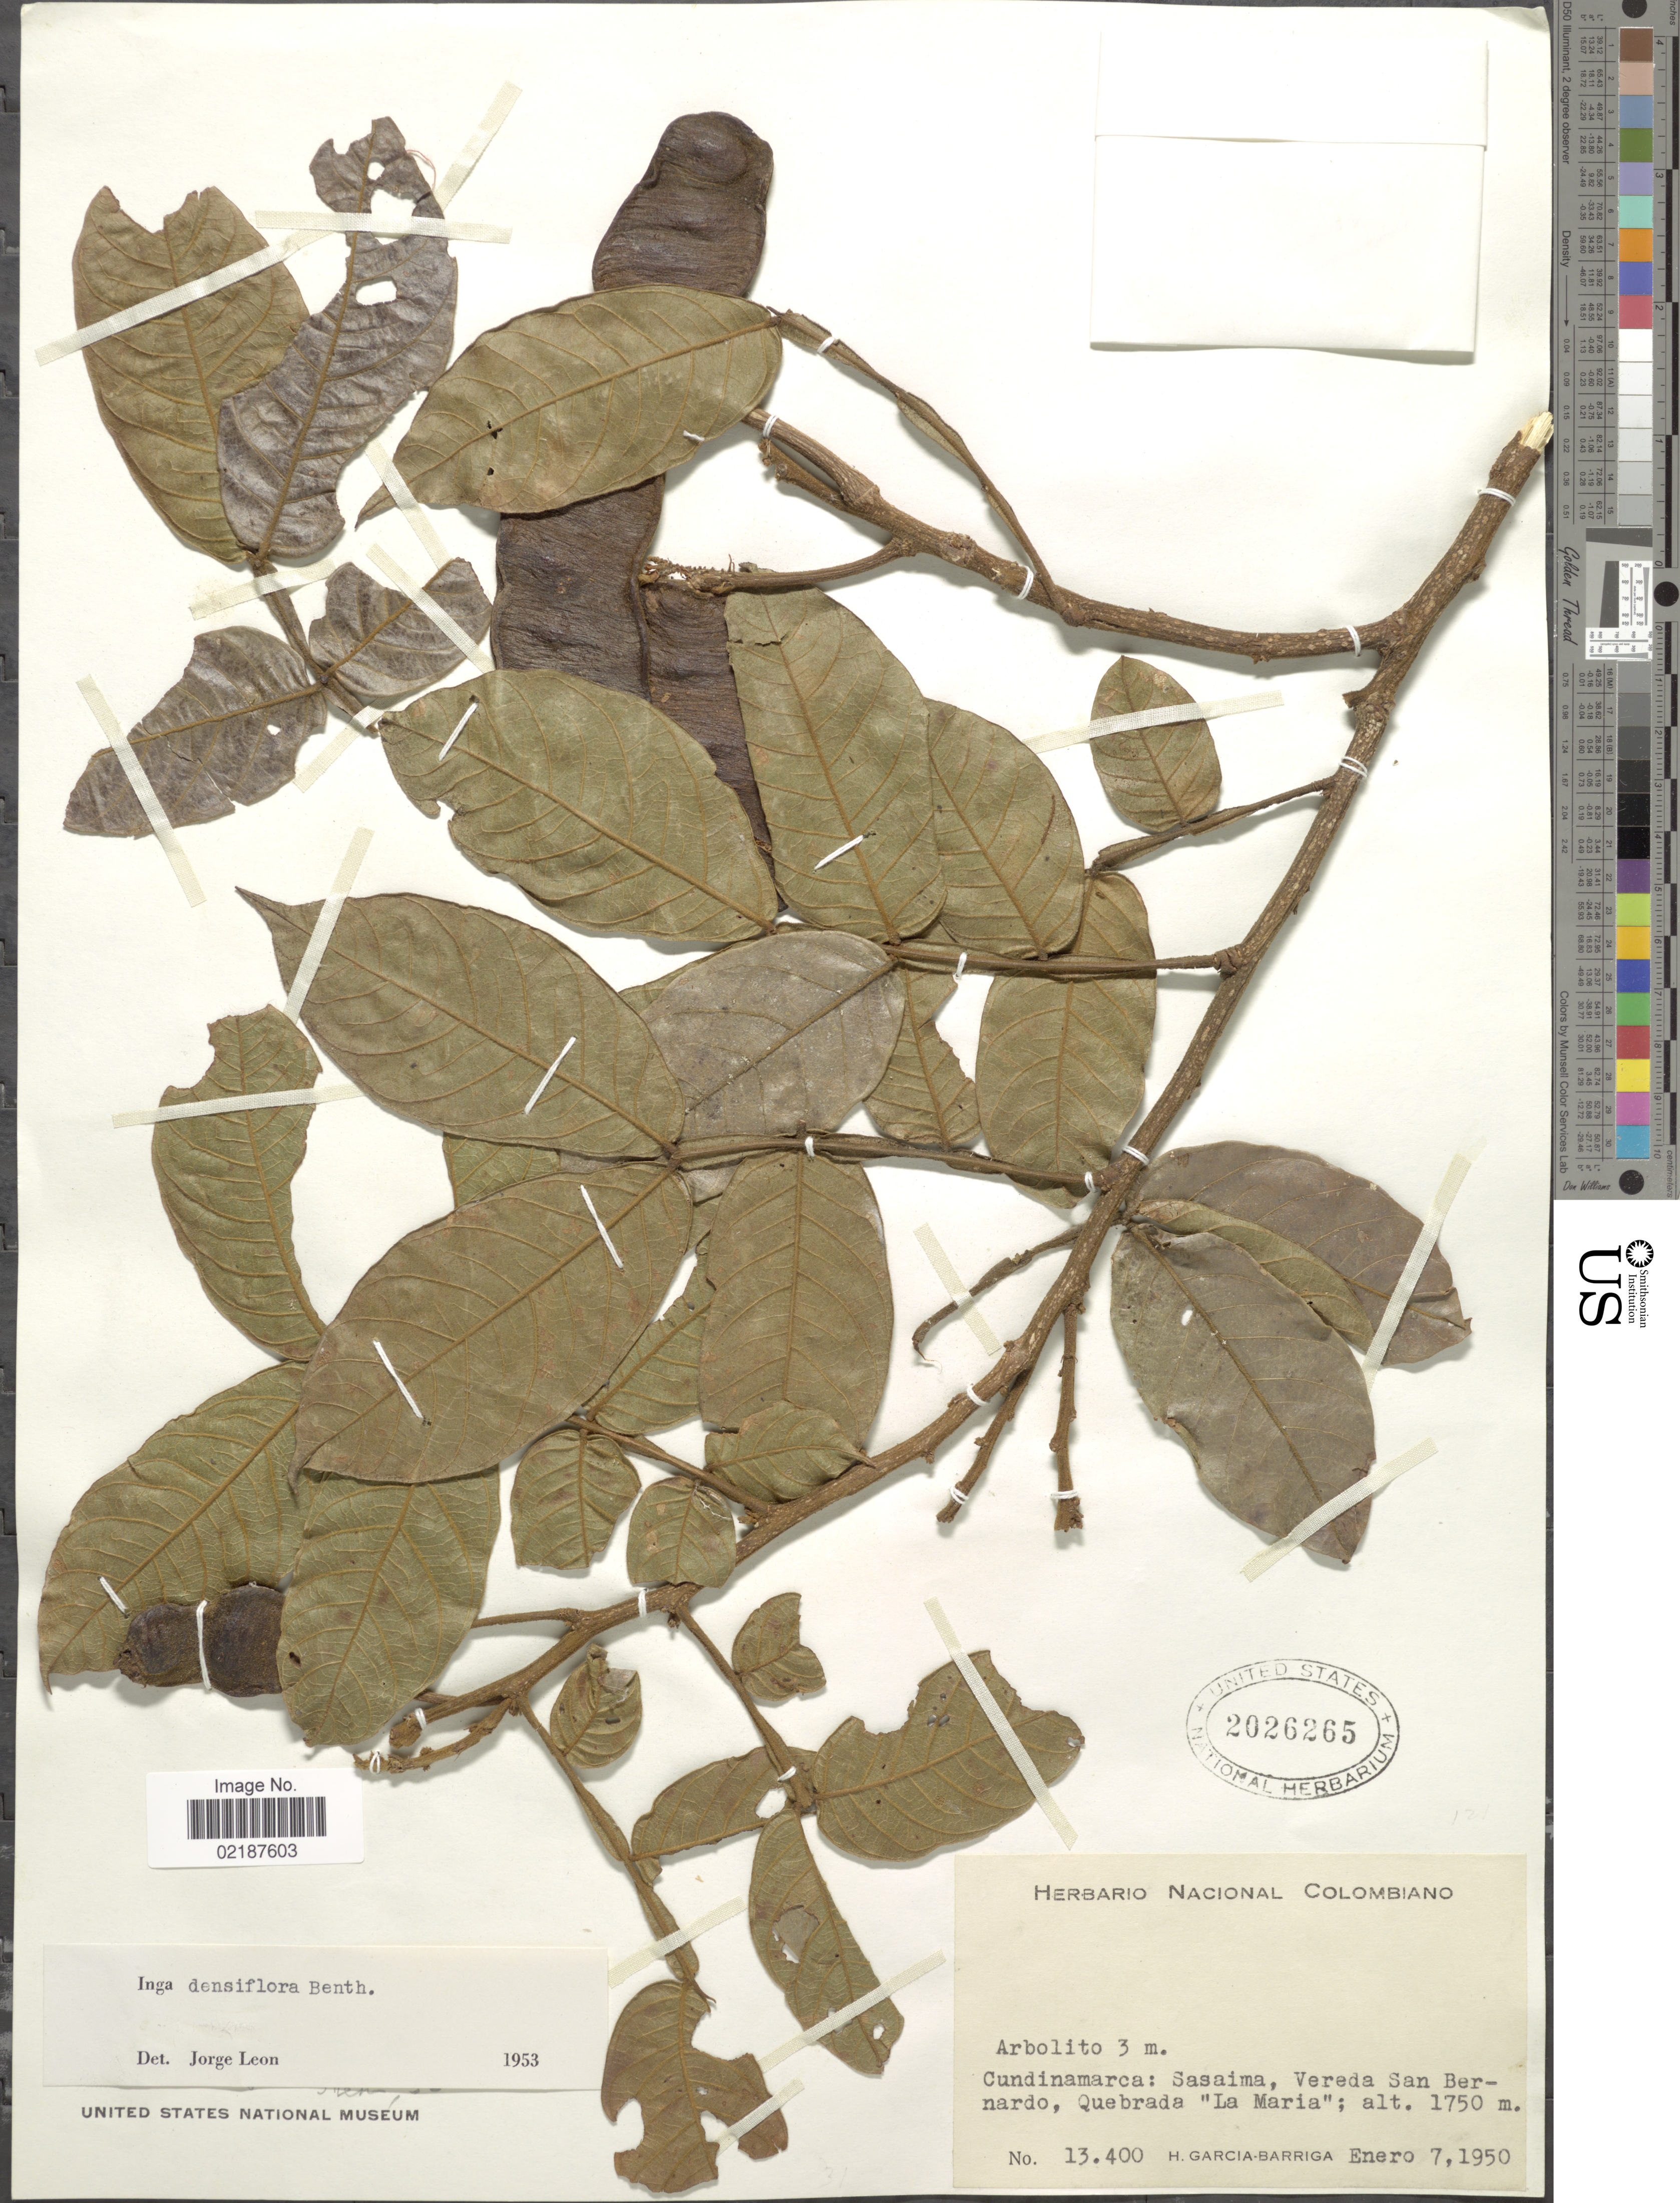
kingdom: Plantae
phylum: Tracheophyta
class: Magnoliopsida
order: Fabales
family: Fabaceae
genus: Inga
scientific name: Inga densiflora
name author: Benth.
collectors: H. García Barriga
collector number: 13.400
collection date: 1950-01-07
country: Colombia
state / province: Cundinamarca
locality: Sasaima, Vereda San Bernardo, Quebrada "La Maria"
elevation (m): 1750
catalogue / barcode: US 2026265